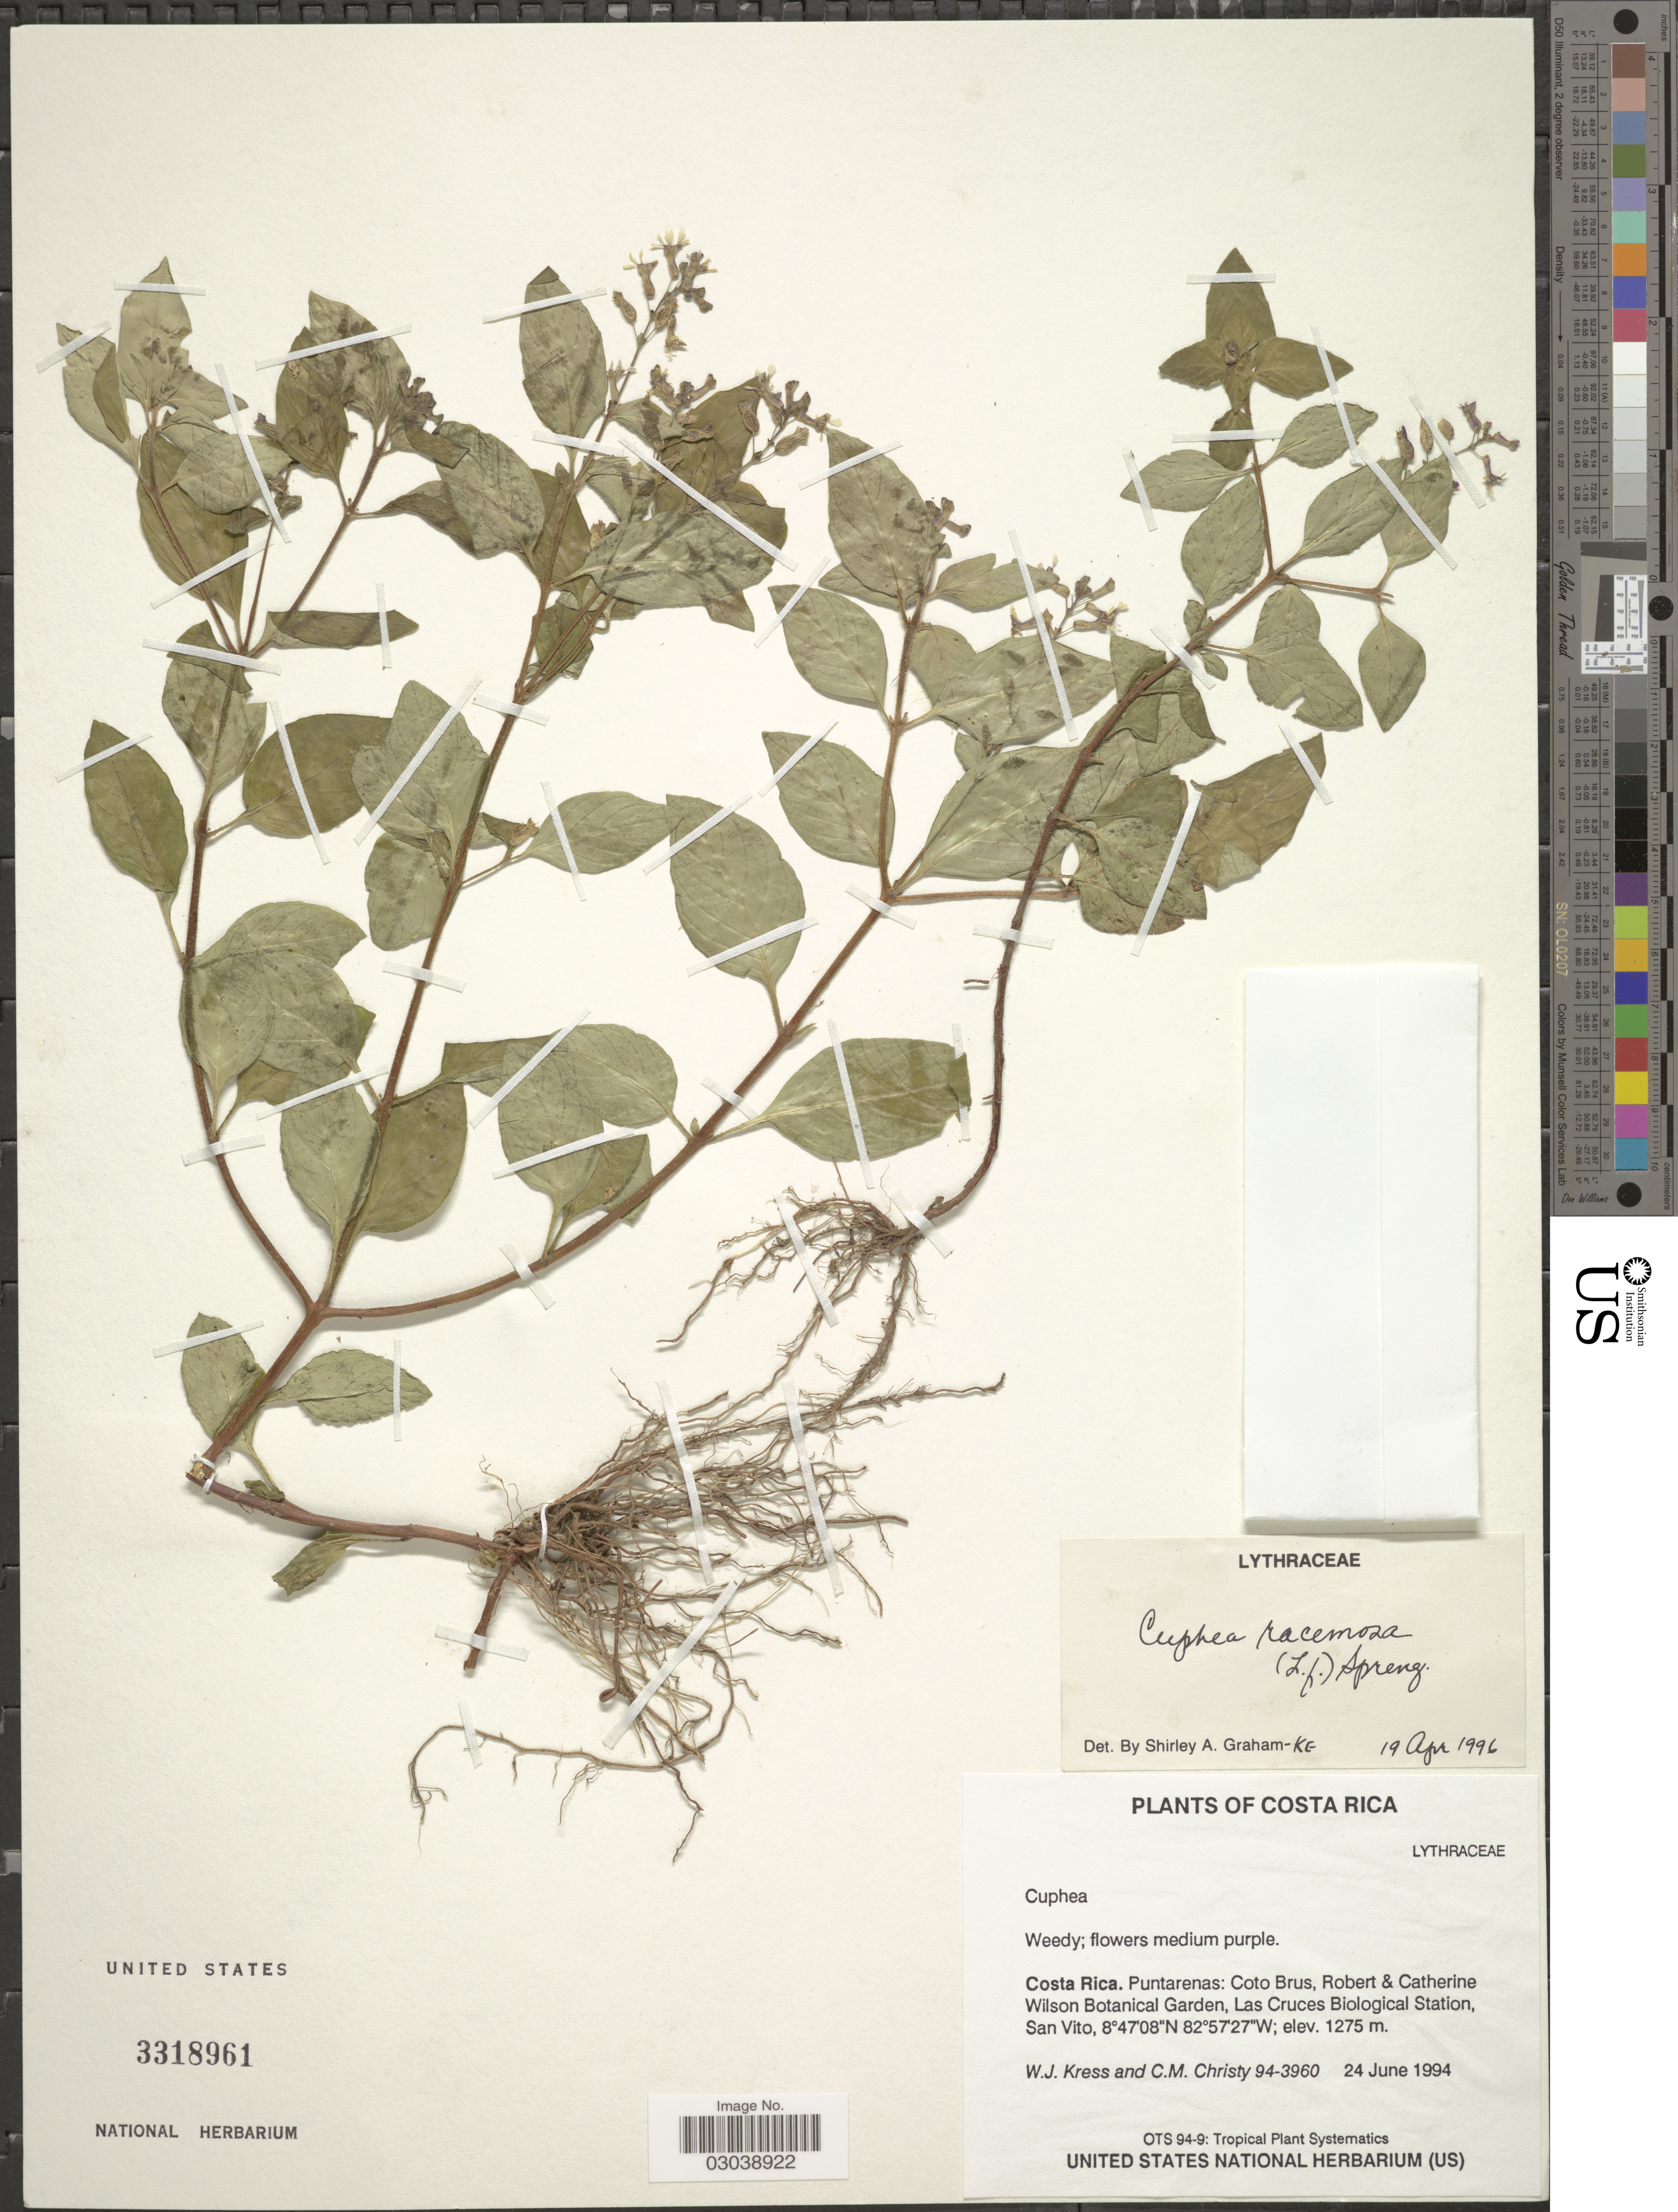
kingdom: Plantae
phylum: Tracheophyta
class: Magnoliopsida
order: Myrtales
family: Lythraceae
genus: Cuphea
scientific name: Cuphea racemosa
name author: (L. f.) Spreng.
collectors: W. J. Kress & C. M. Christy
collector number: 94-3960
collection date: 1994-06-24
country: Costa Rica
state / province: Puntarenas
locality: Coto Brus, Robert & Catherine Wilson Botanical Garden, Las Cruces Biological Station, San Vito.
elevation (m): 1275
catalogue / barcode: US 3318961